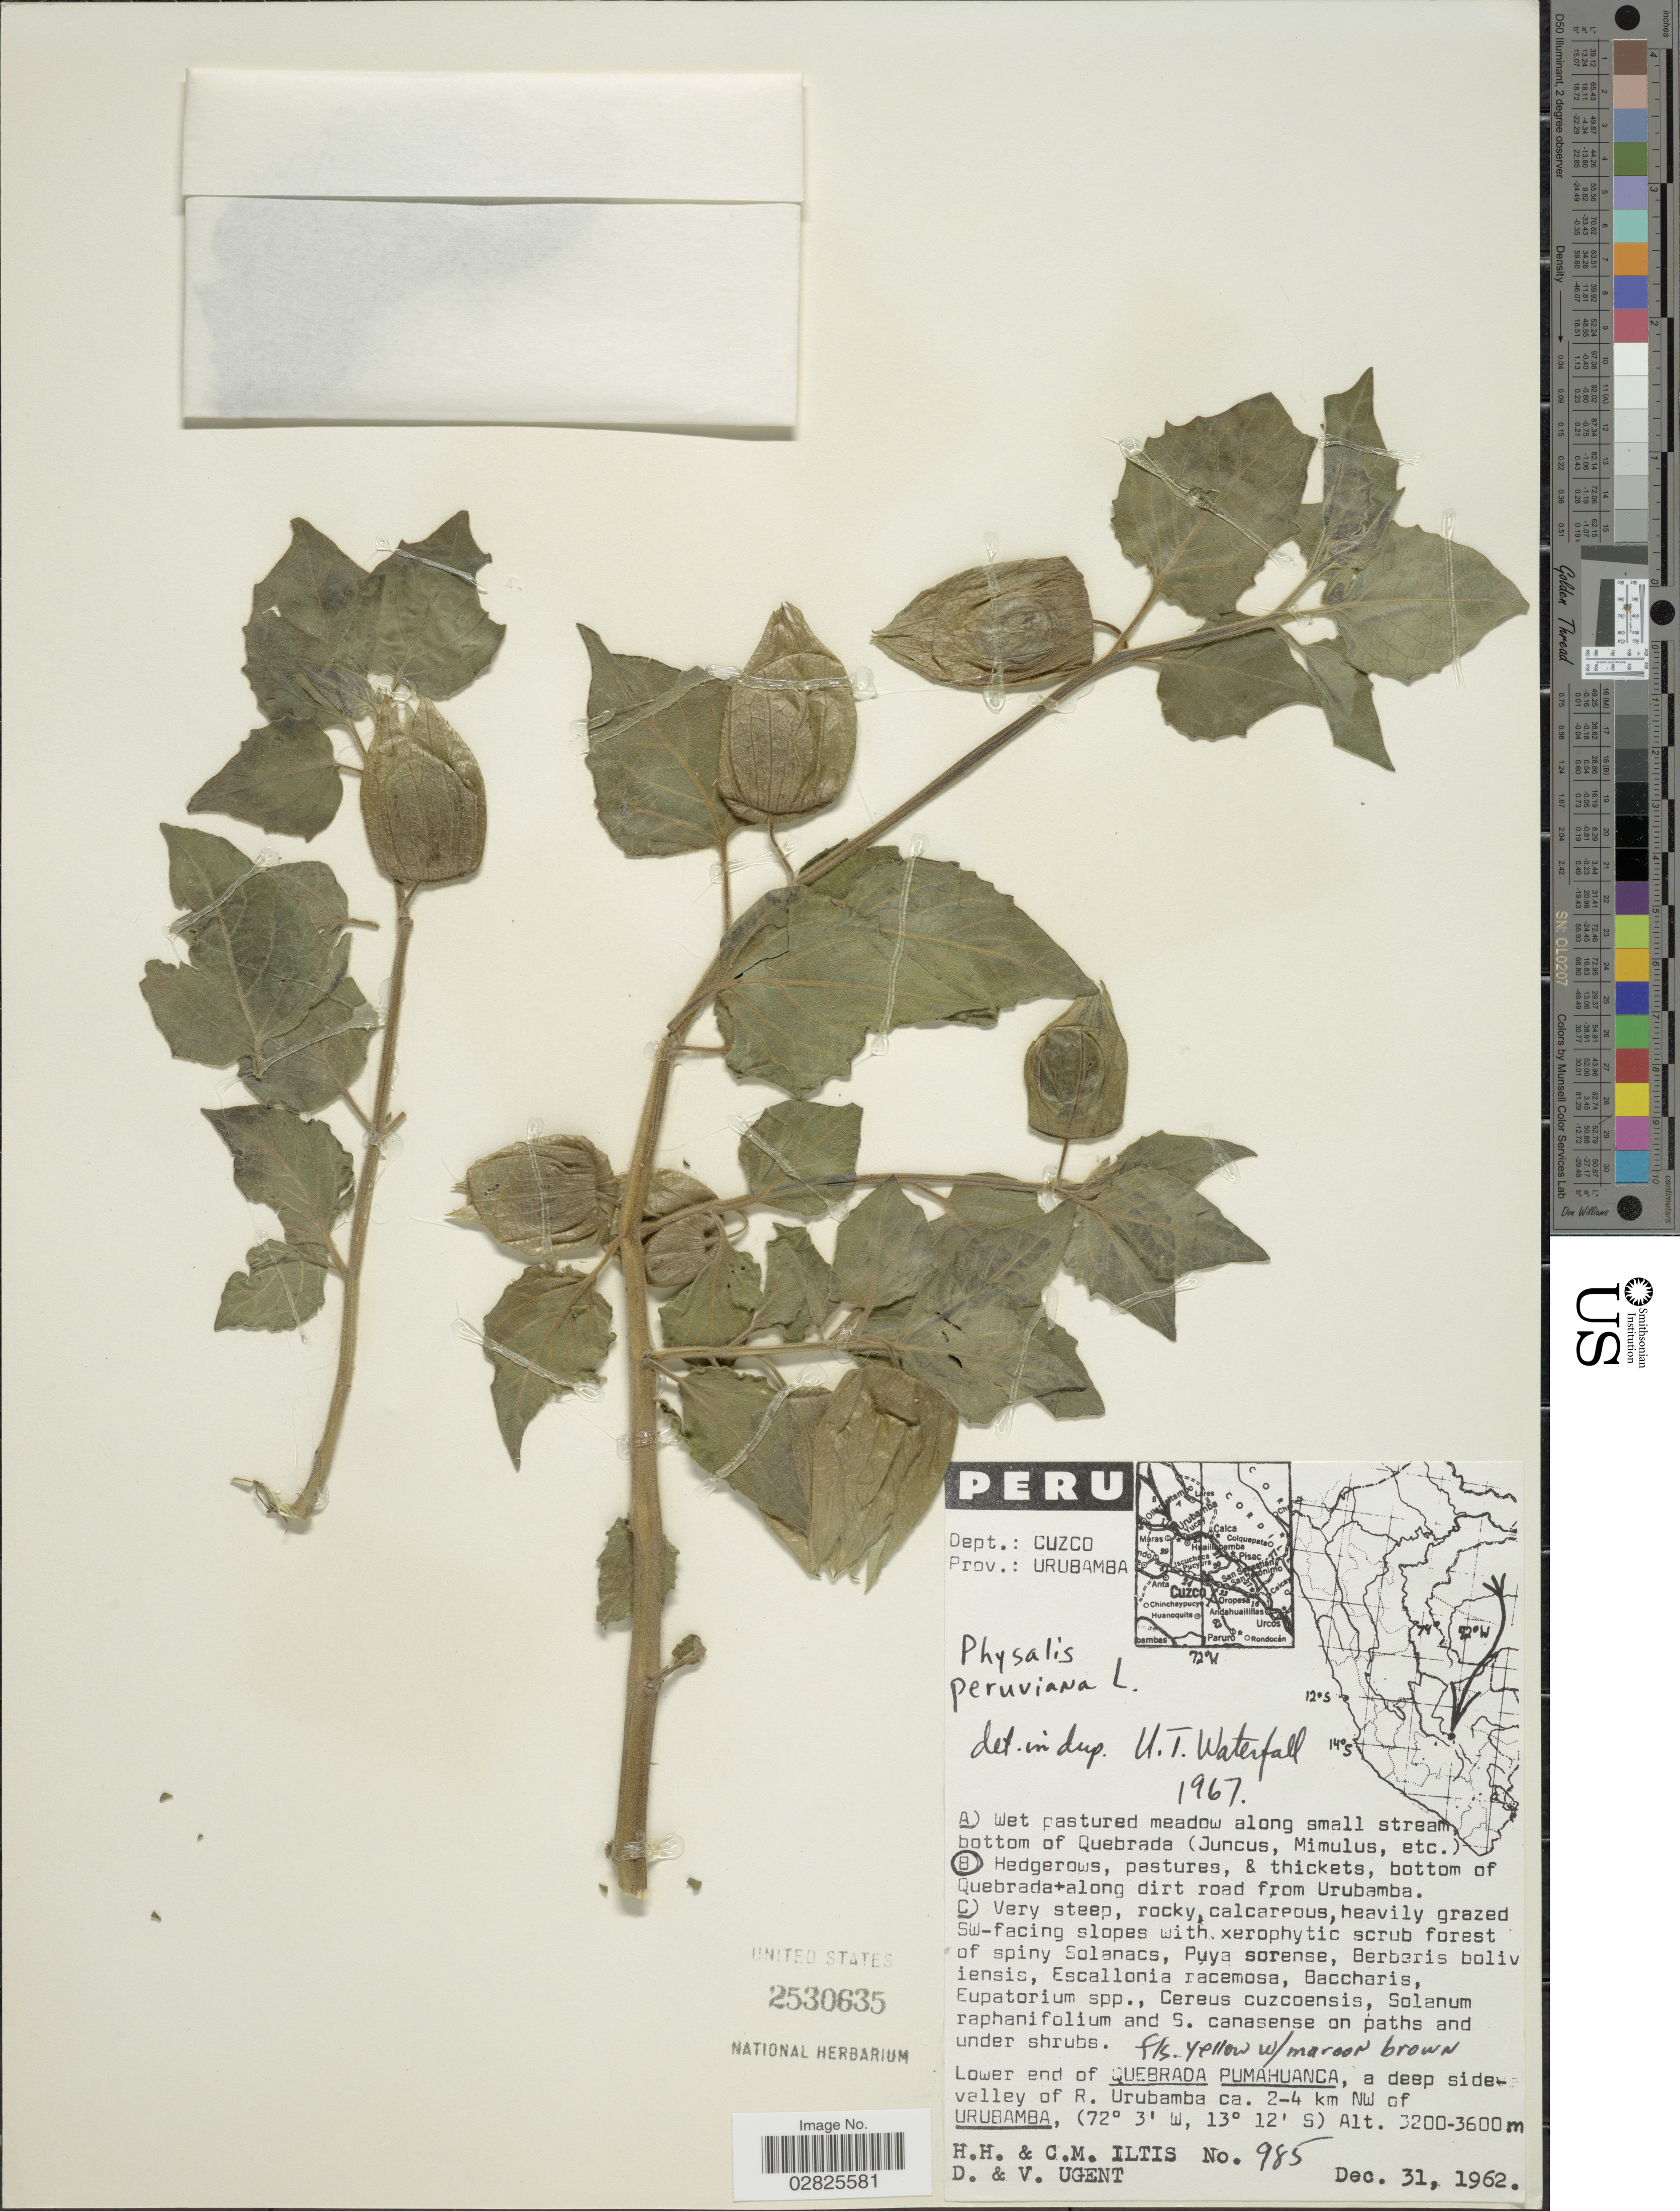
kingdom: Plantae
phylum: Tracheophyta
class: Magnoliopsida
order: Solanales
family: Solanaceae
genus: Physalis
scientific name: Physalis peruviana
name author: L.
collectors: H. H. Iltis, C. M Iltis & V. Ugent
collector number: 985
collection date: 1962-12-31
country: Peru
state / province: Cusco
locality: Dept.: Cuzco. Prov.: Urubamba. Hedgerows, pastures, & thickets, bottom of Quebrada+along dirt road from Urubamba. Lower end of Quebrada Pumahuanca, a deep side-valley of R. Urubamba ca. 2-4 km NW of Urubamba.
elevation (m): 3200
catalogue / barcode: US 2530635